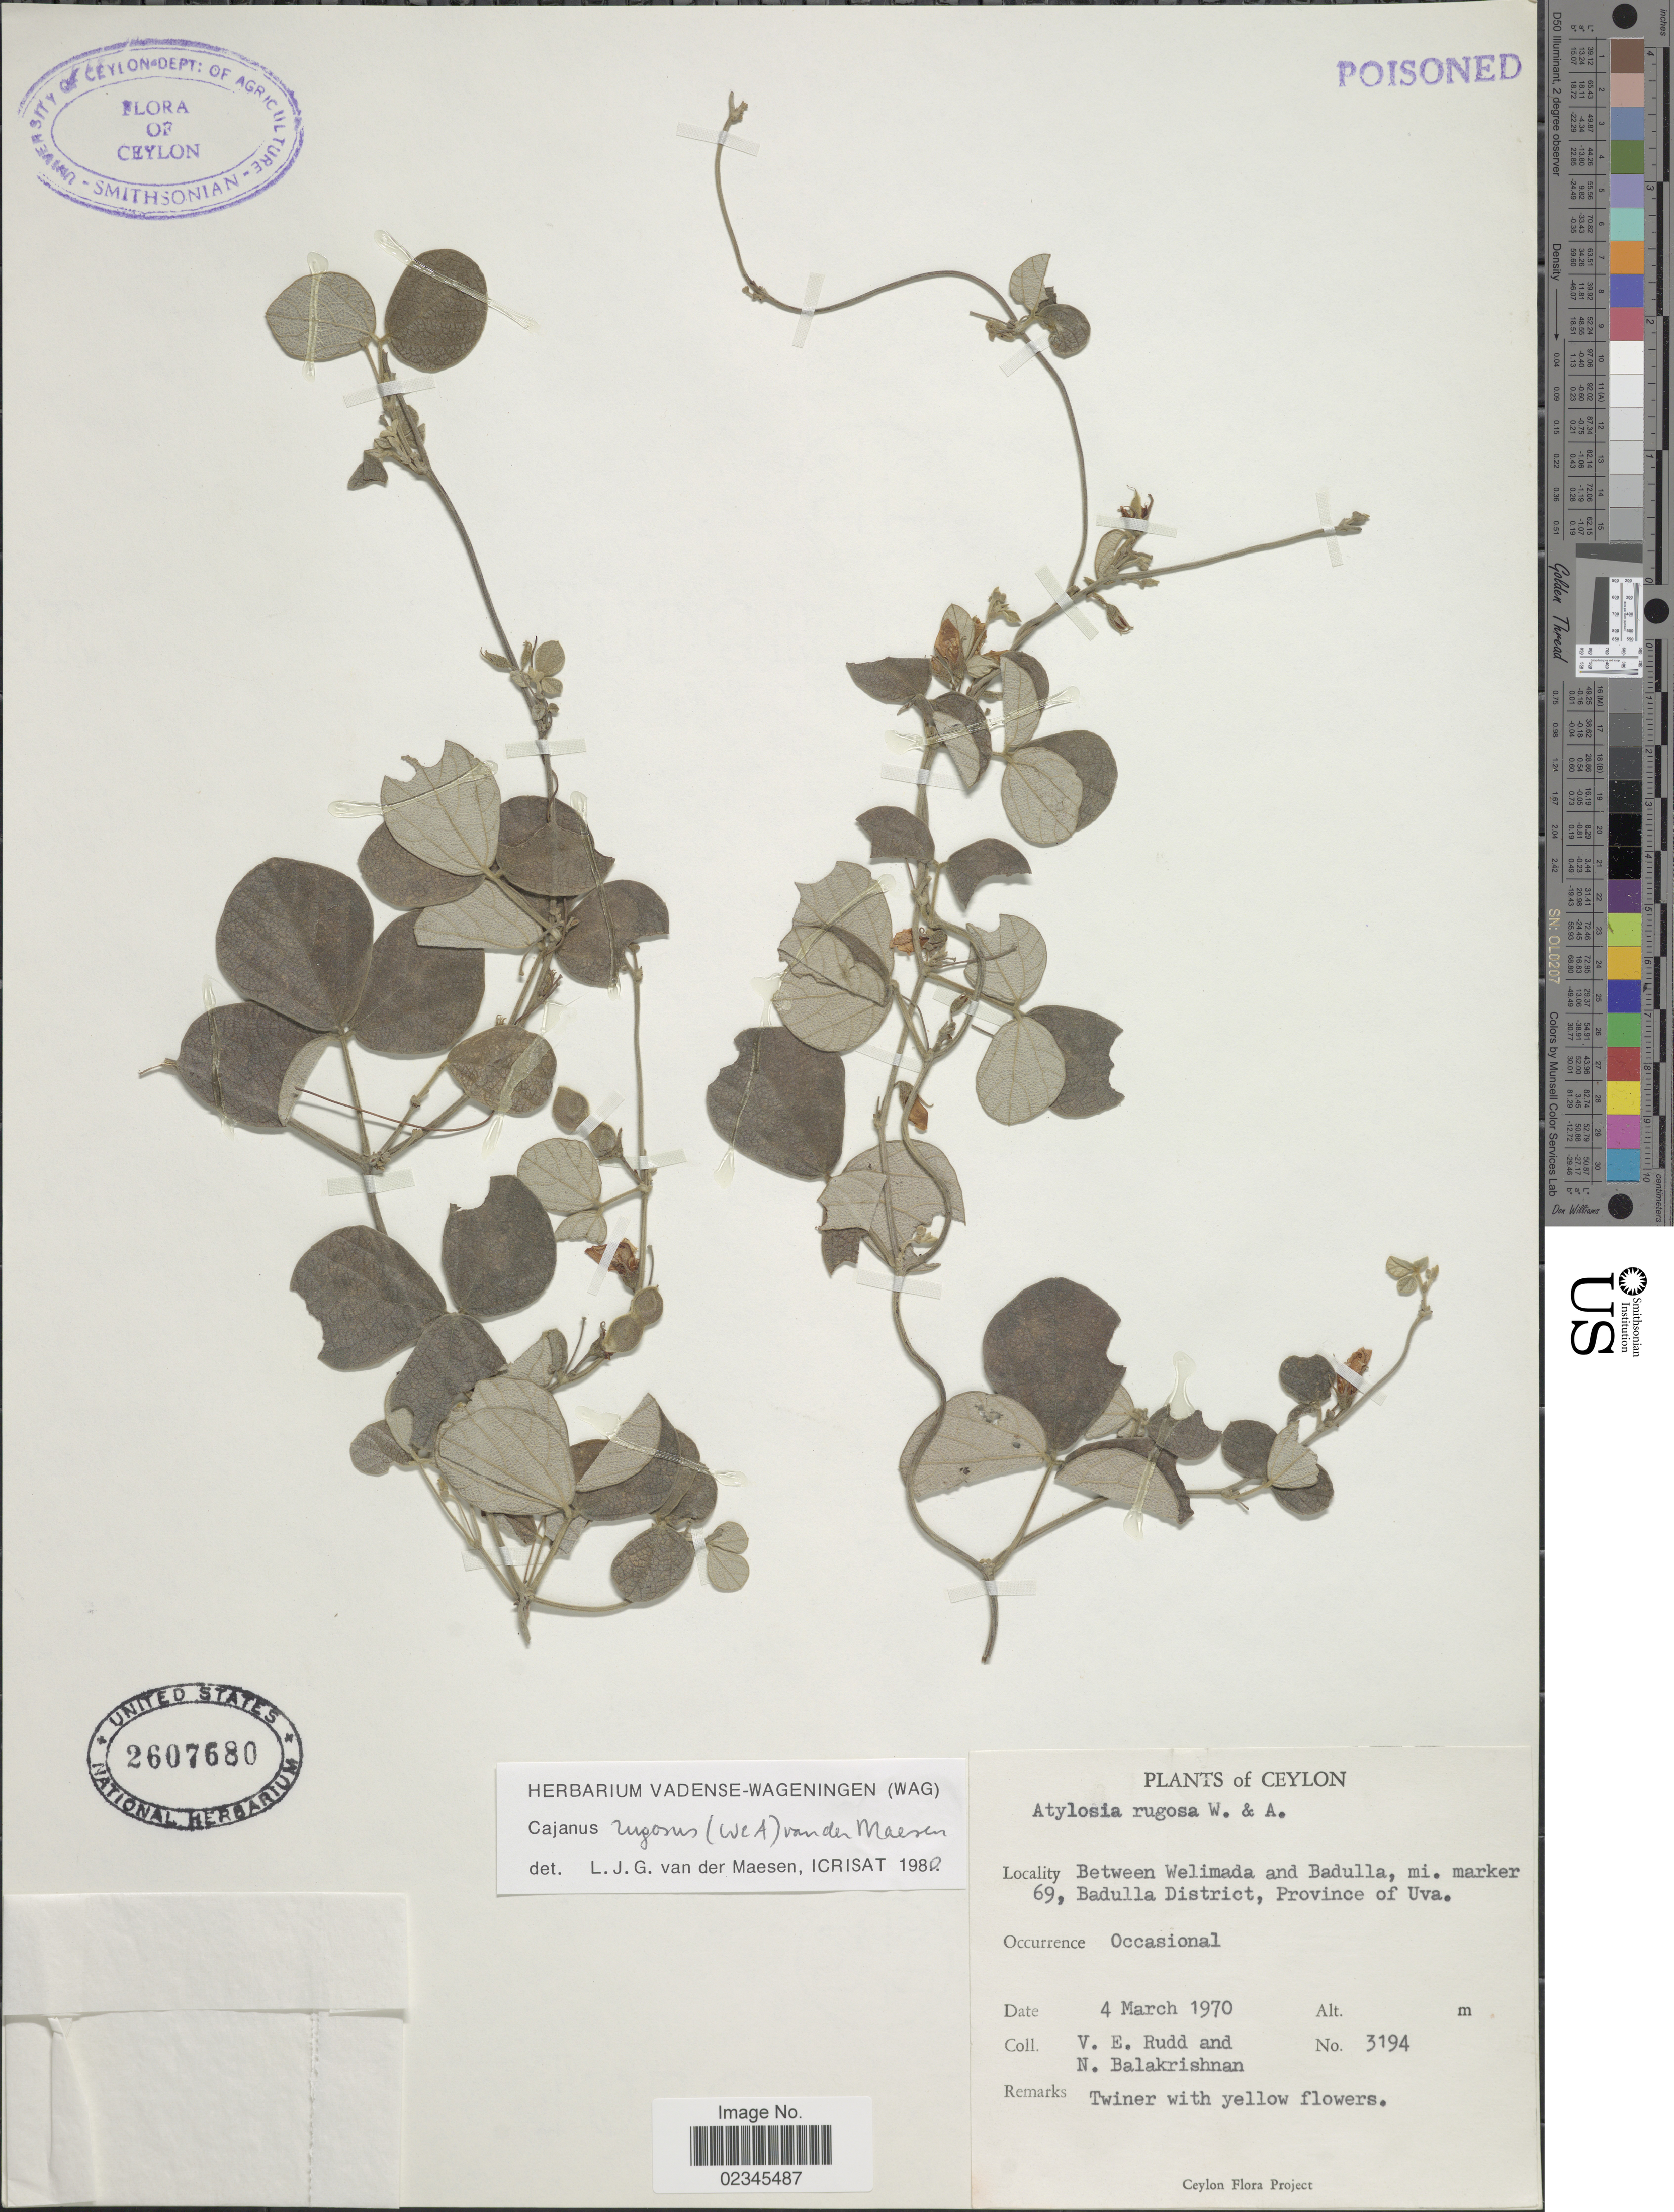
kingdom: Plantae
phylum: Tracheophyta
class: Magnoliopsida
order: Fabales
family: Fabaceae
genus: Cajanus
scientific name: Cajanus rugosus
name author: (Wight & Arn.) Maesen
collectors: V. E. Rudd & N. Balakrishnan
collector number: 3194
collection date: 1970-03-04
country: Sri Lanka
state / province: Uva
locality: Ceylon. Between Welimada and Badulla, mi. marker 69, Badulla District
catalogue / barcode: US 2607680